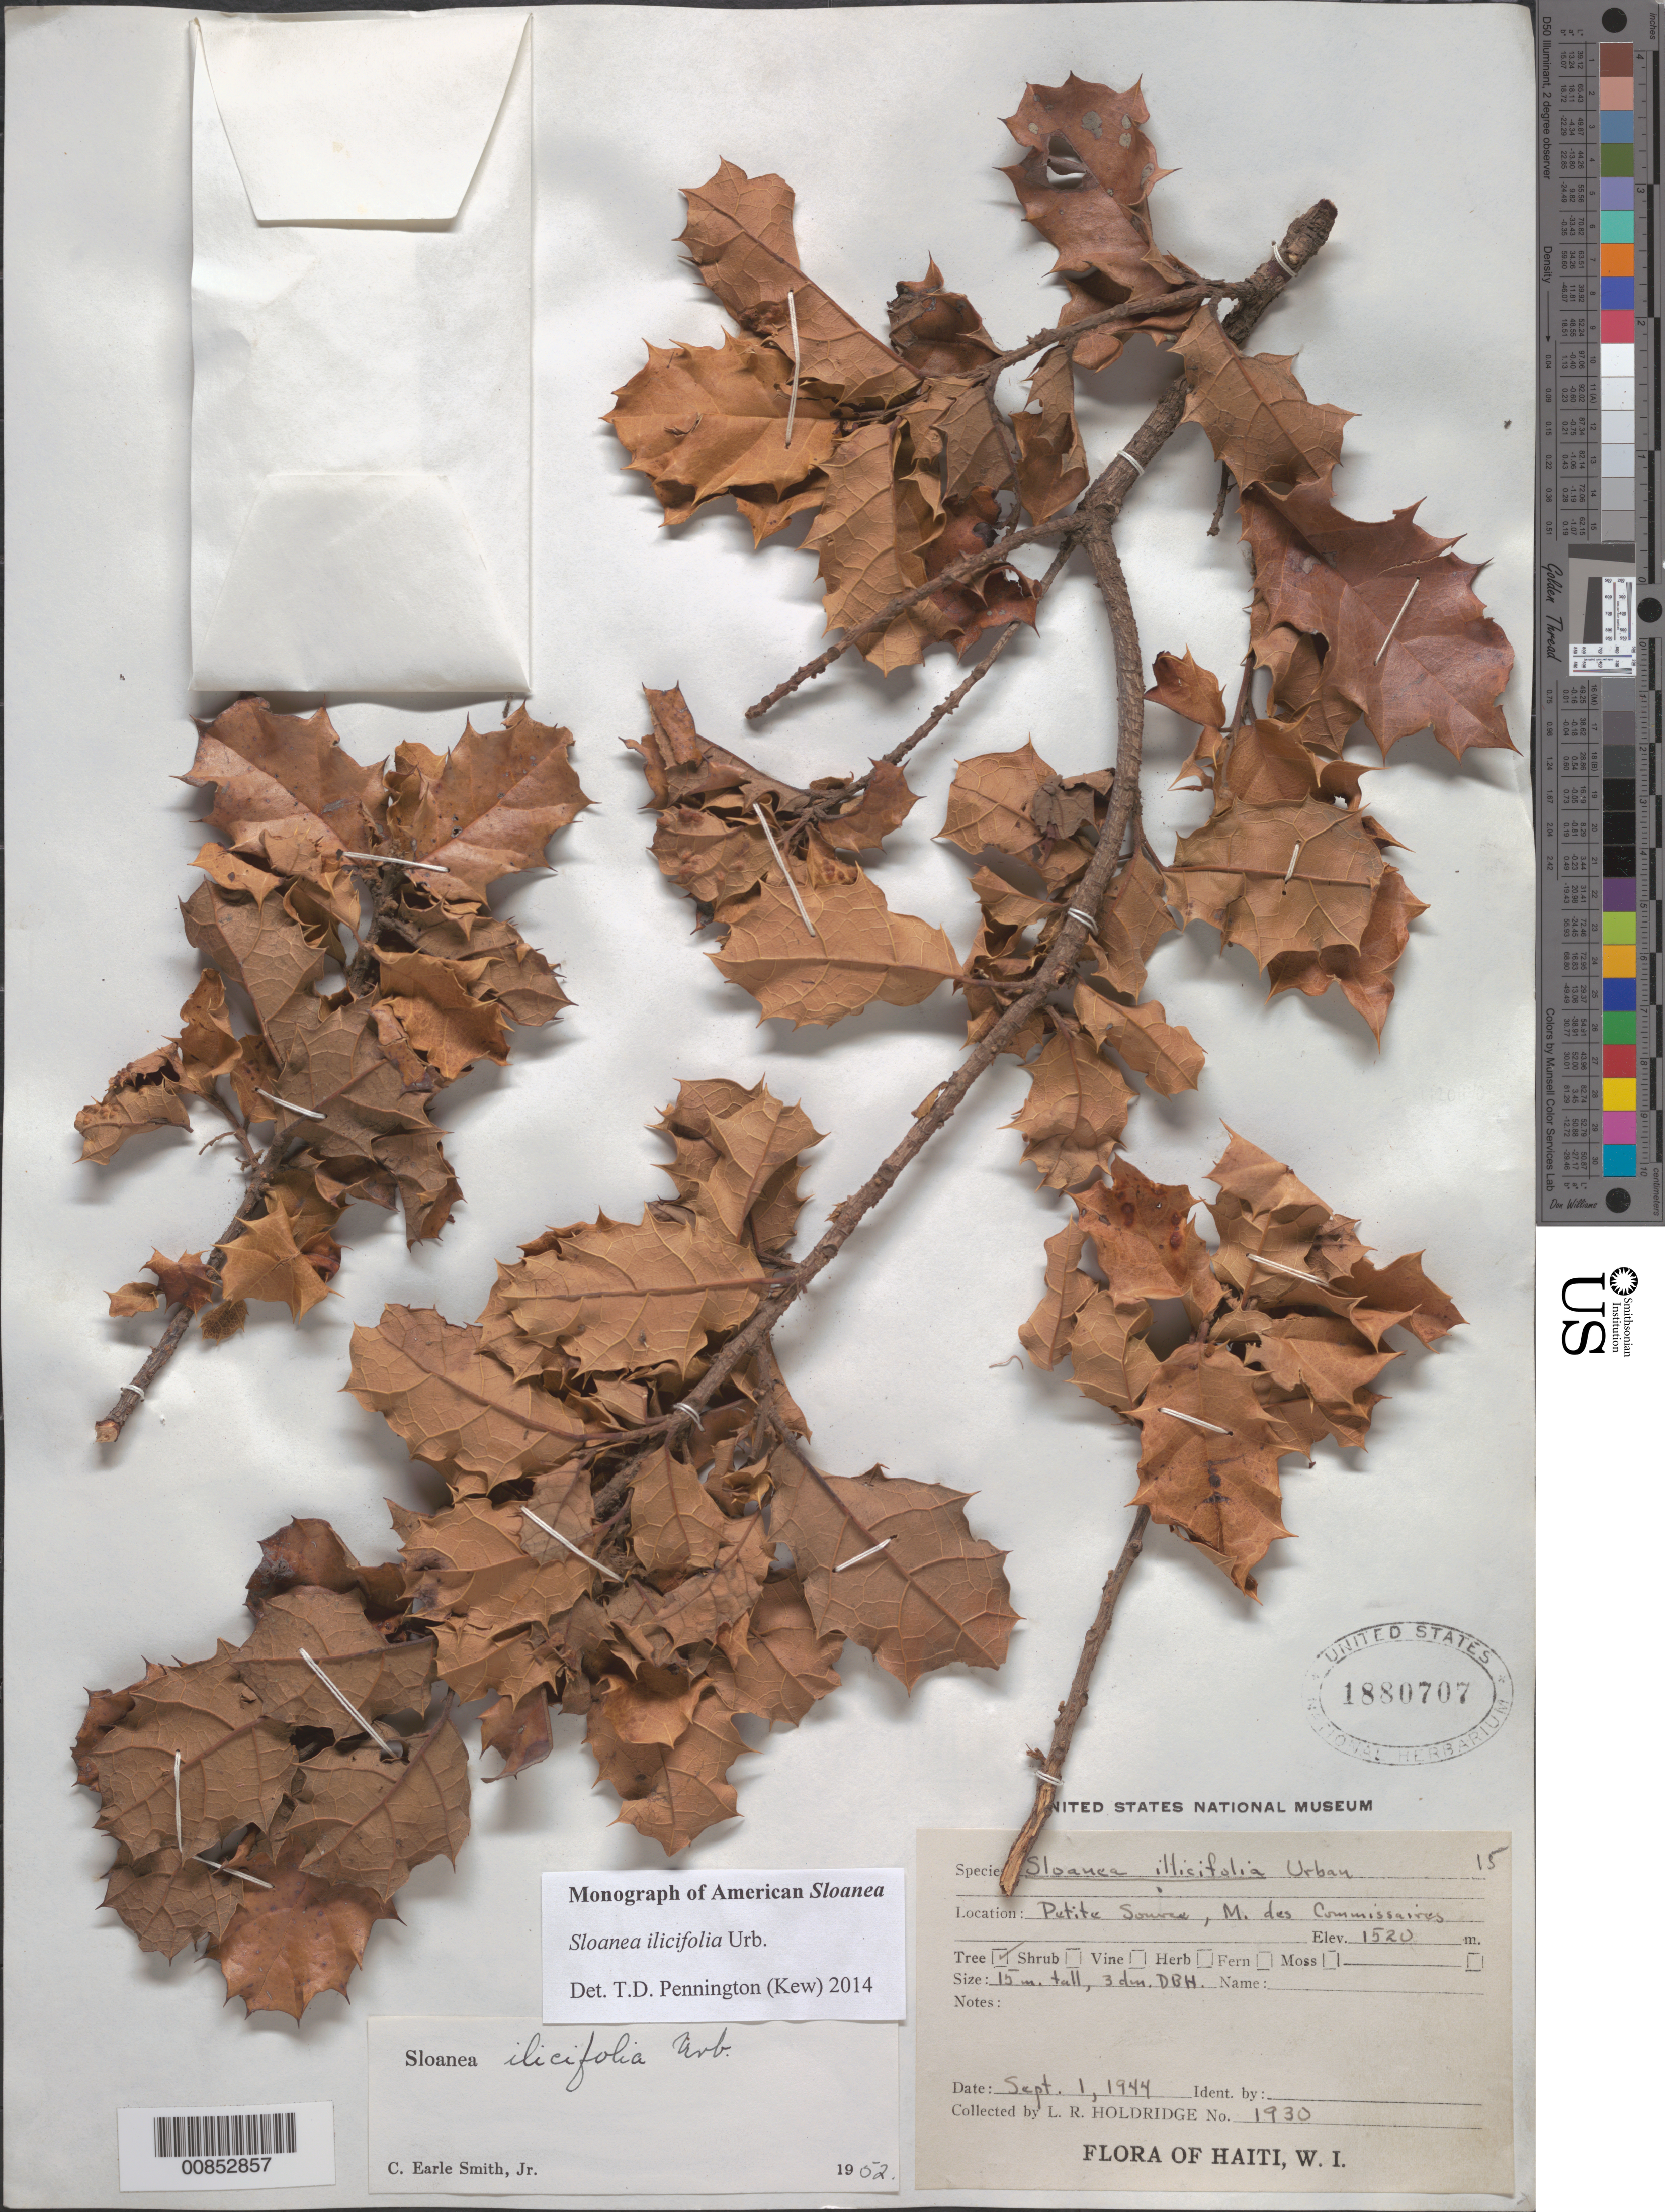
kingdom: Plantae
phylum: Tracheophyta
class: Magnoliopsida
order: Oxalidales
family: Elaeocarpaceae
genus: Sloanea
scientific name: Sloanea ilicifolia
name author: Urb.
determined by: Pennington, T. D., (K)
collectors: L. Holdridge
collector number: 1930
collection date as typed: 01 Sep 1944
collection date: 1944-09-01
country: Haiti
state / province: Ouest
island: Hispaniola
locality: Petite Source, Morne des Commissaires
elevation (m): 1520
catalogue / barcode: US 1880707